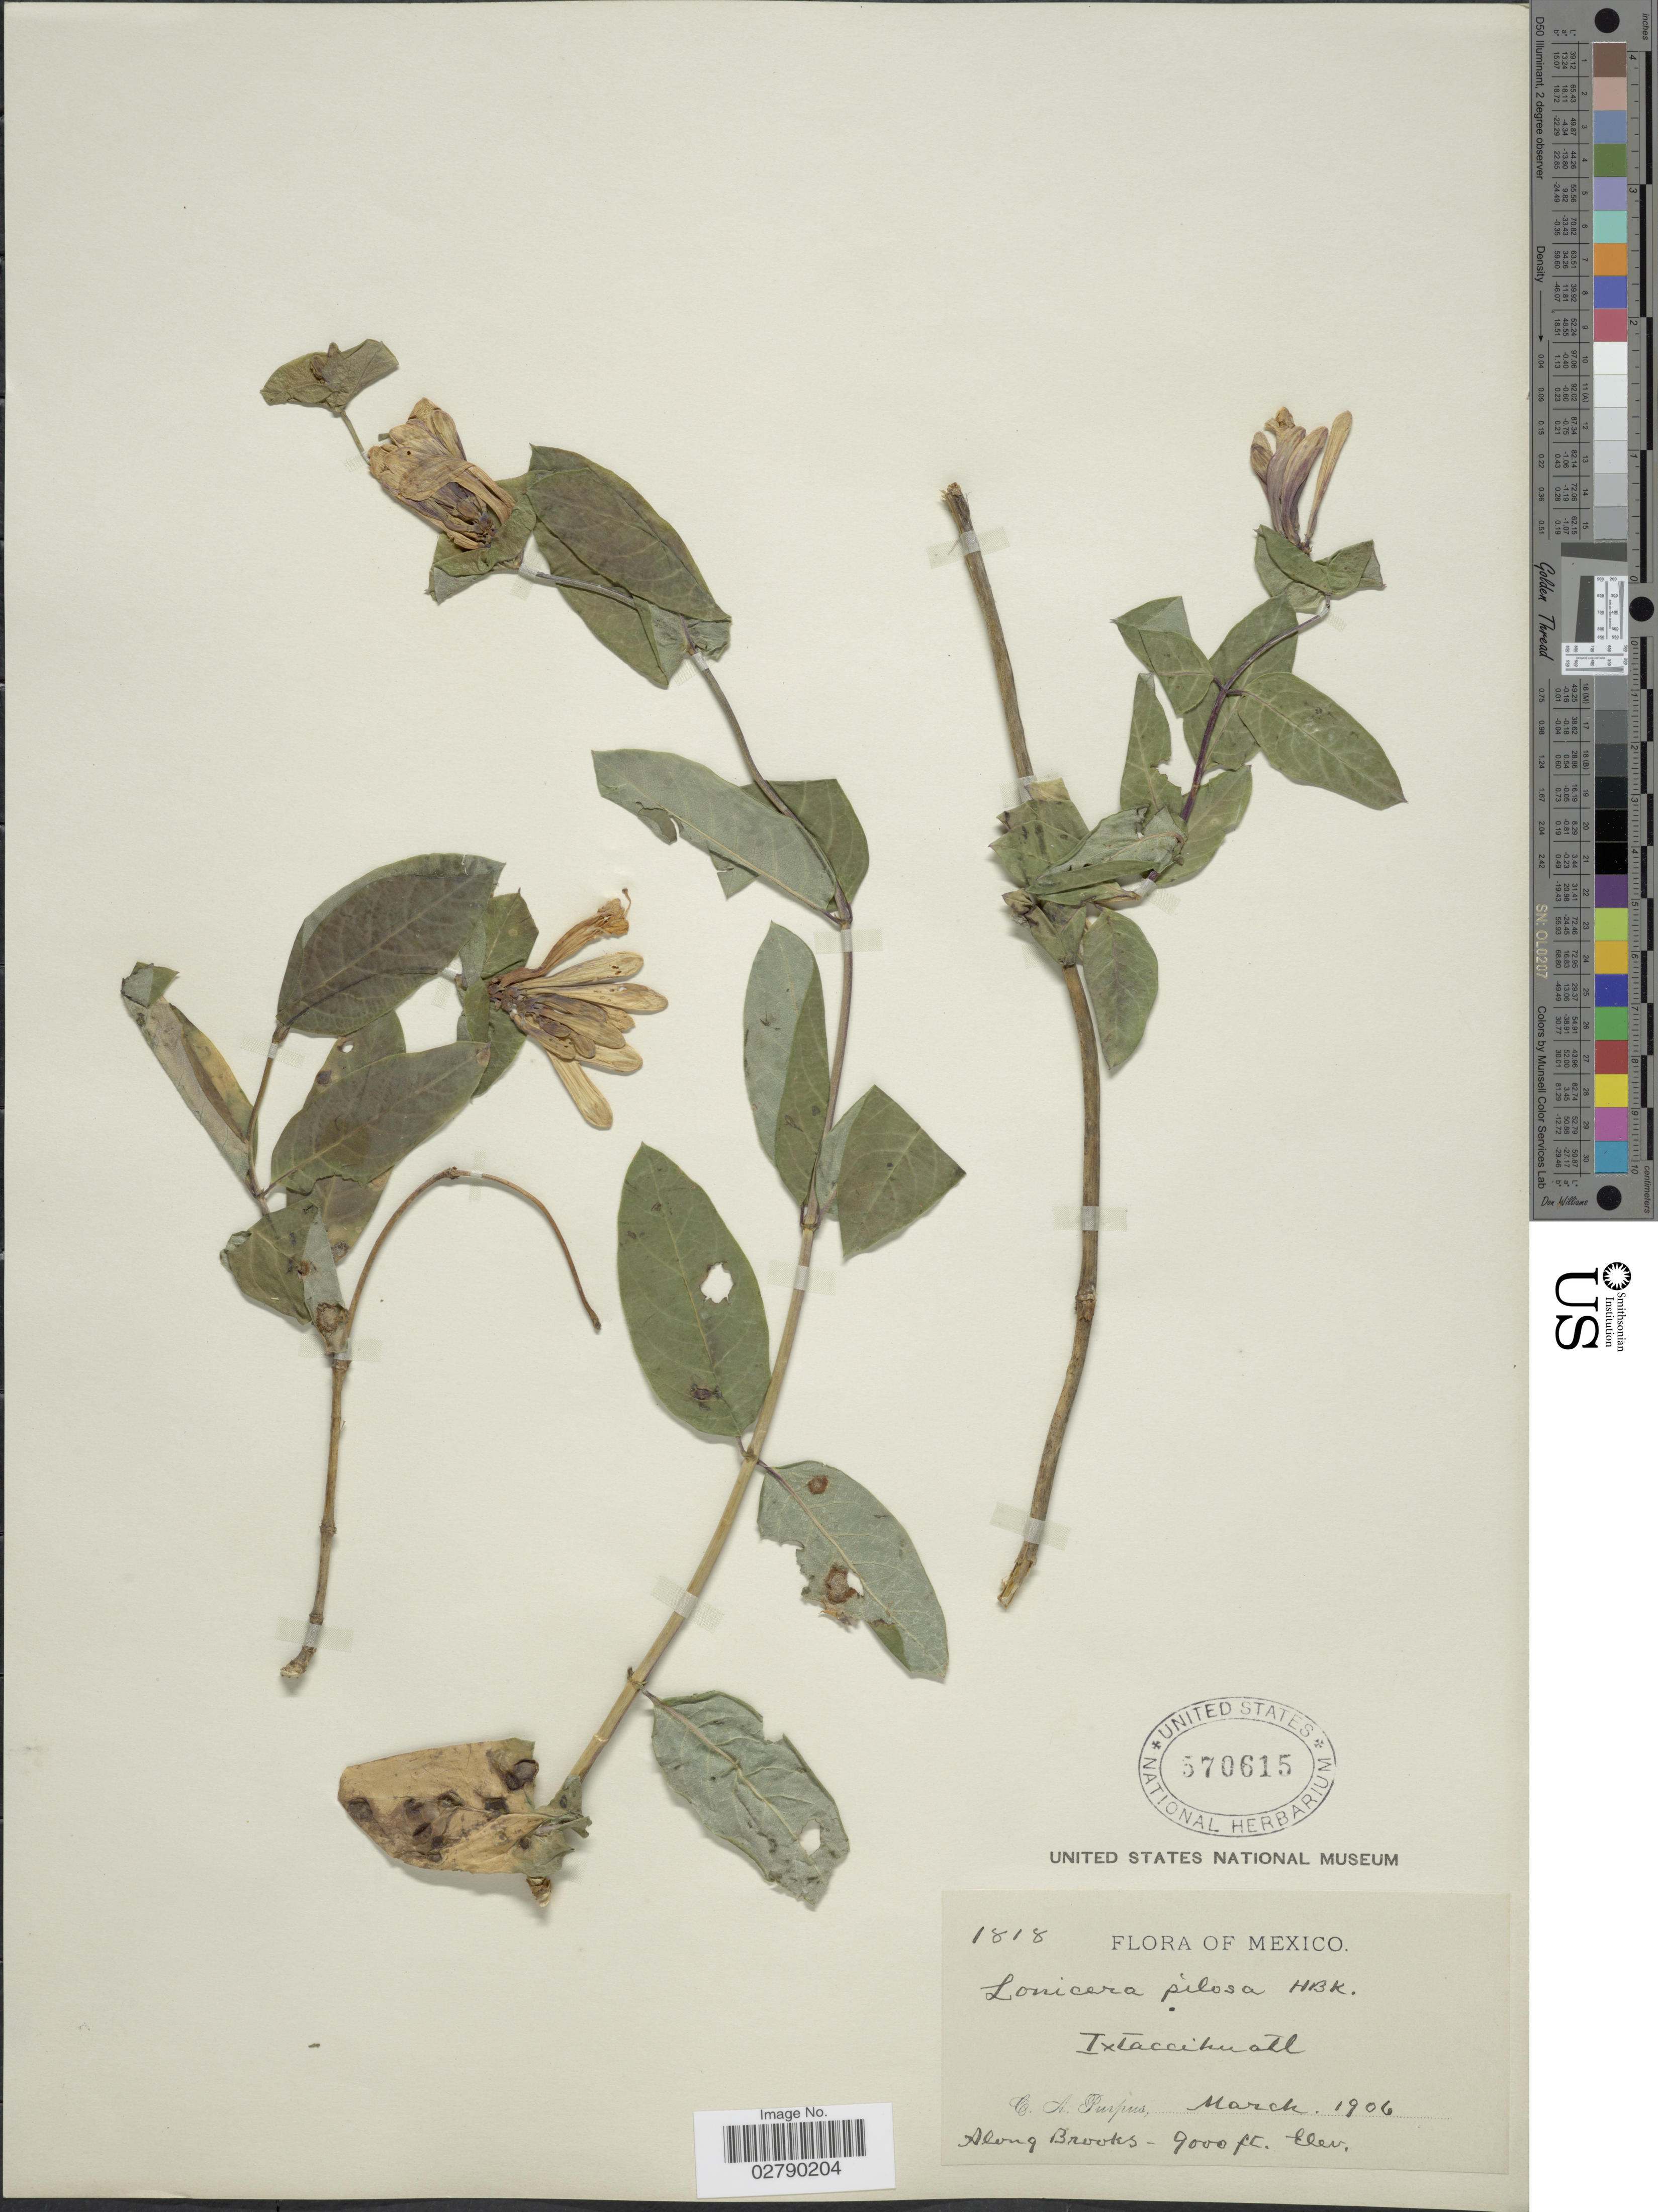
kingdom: Plantae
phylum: Tracheophyta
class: Magnoliopsida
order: Dipsacales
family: Caprifoliaceae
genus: Lonicera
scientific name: Lonicera pilosa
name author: Willd. ex Kunth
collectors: C. A. Purpus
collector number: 1818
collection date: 1906-03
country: Mexico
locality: Ixtaccihuatl. Along Brooks.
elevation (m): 2743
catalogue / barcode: US 570615